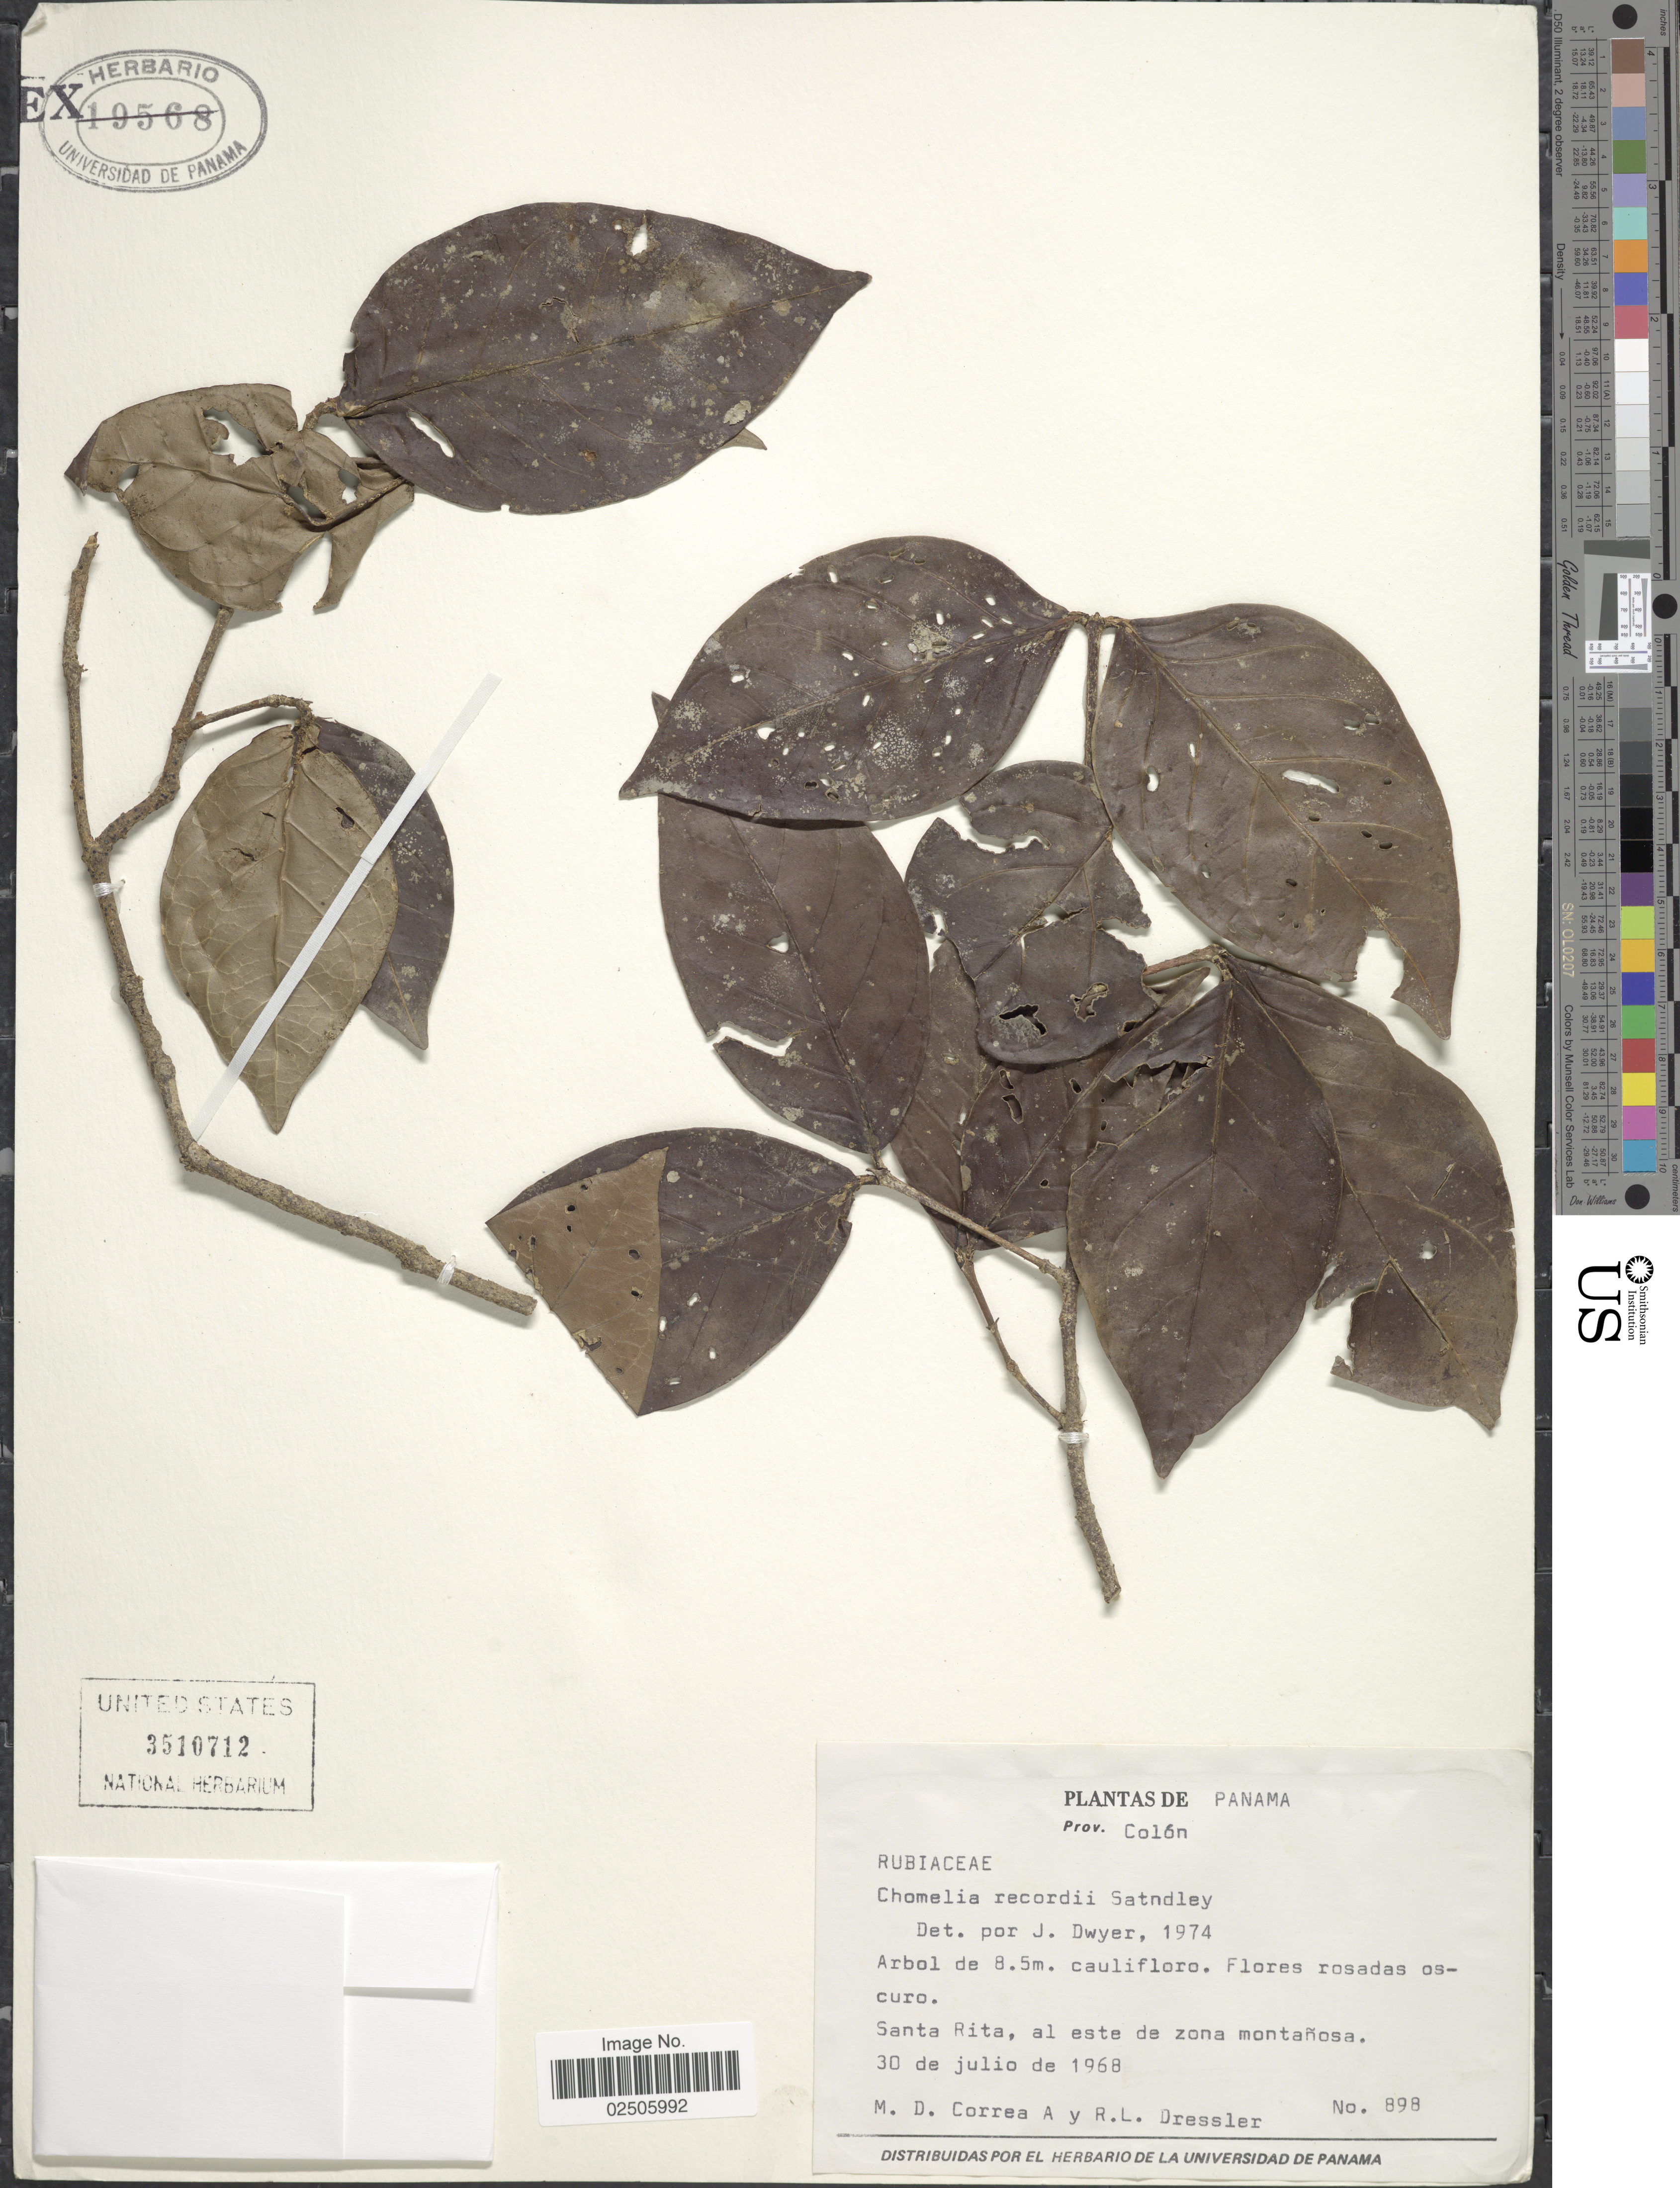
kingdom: Plantae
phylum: Tracheophyta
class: Magnoliopsida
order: Gentianales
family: Rubiaceae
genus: Chomelia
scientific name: Chomelia recordii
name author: Standl.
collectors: M. D. Corrêa-A. & R. Dressler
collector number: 898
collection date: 1968-07-30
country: Panama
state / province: Colón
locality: Santa Rita, al este de zona montanosa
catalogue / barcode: US 3510712